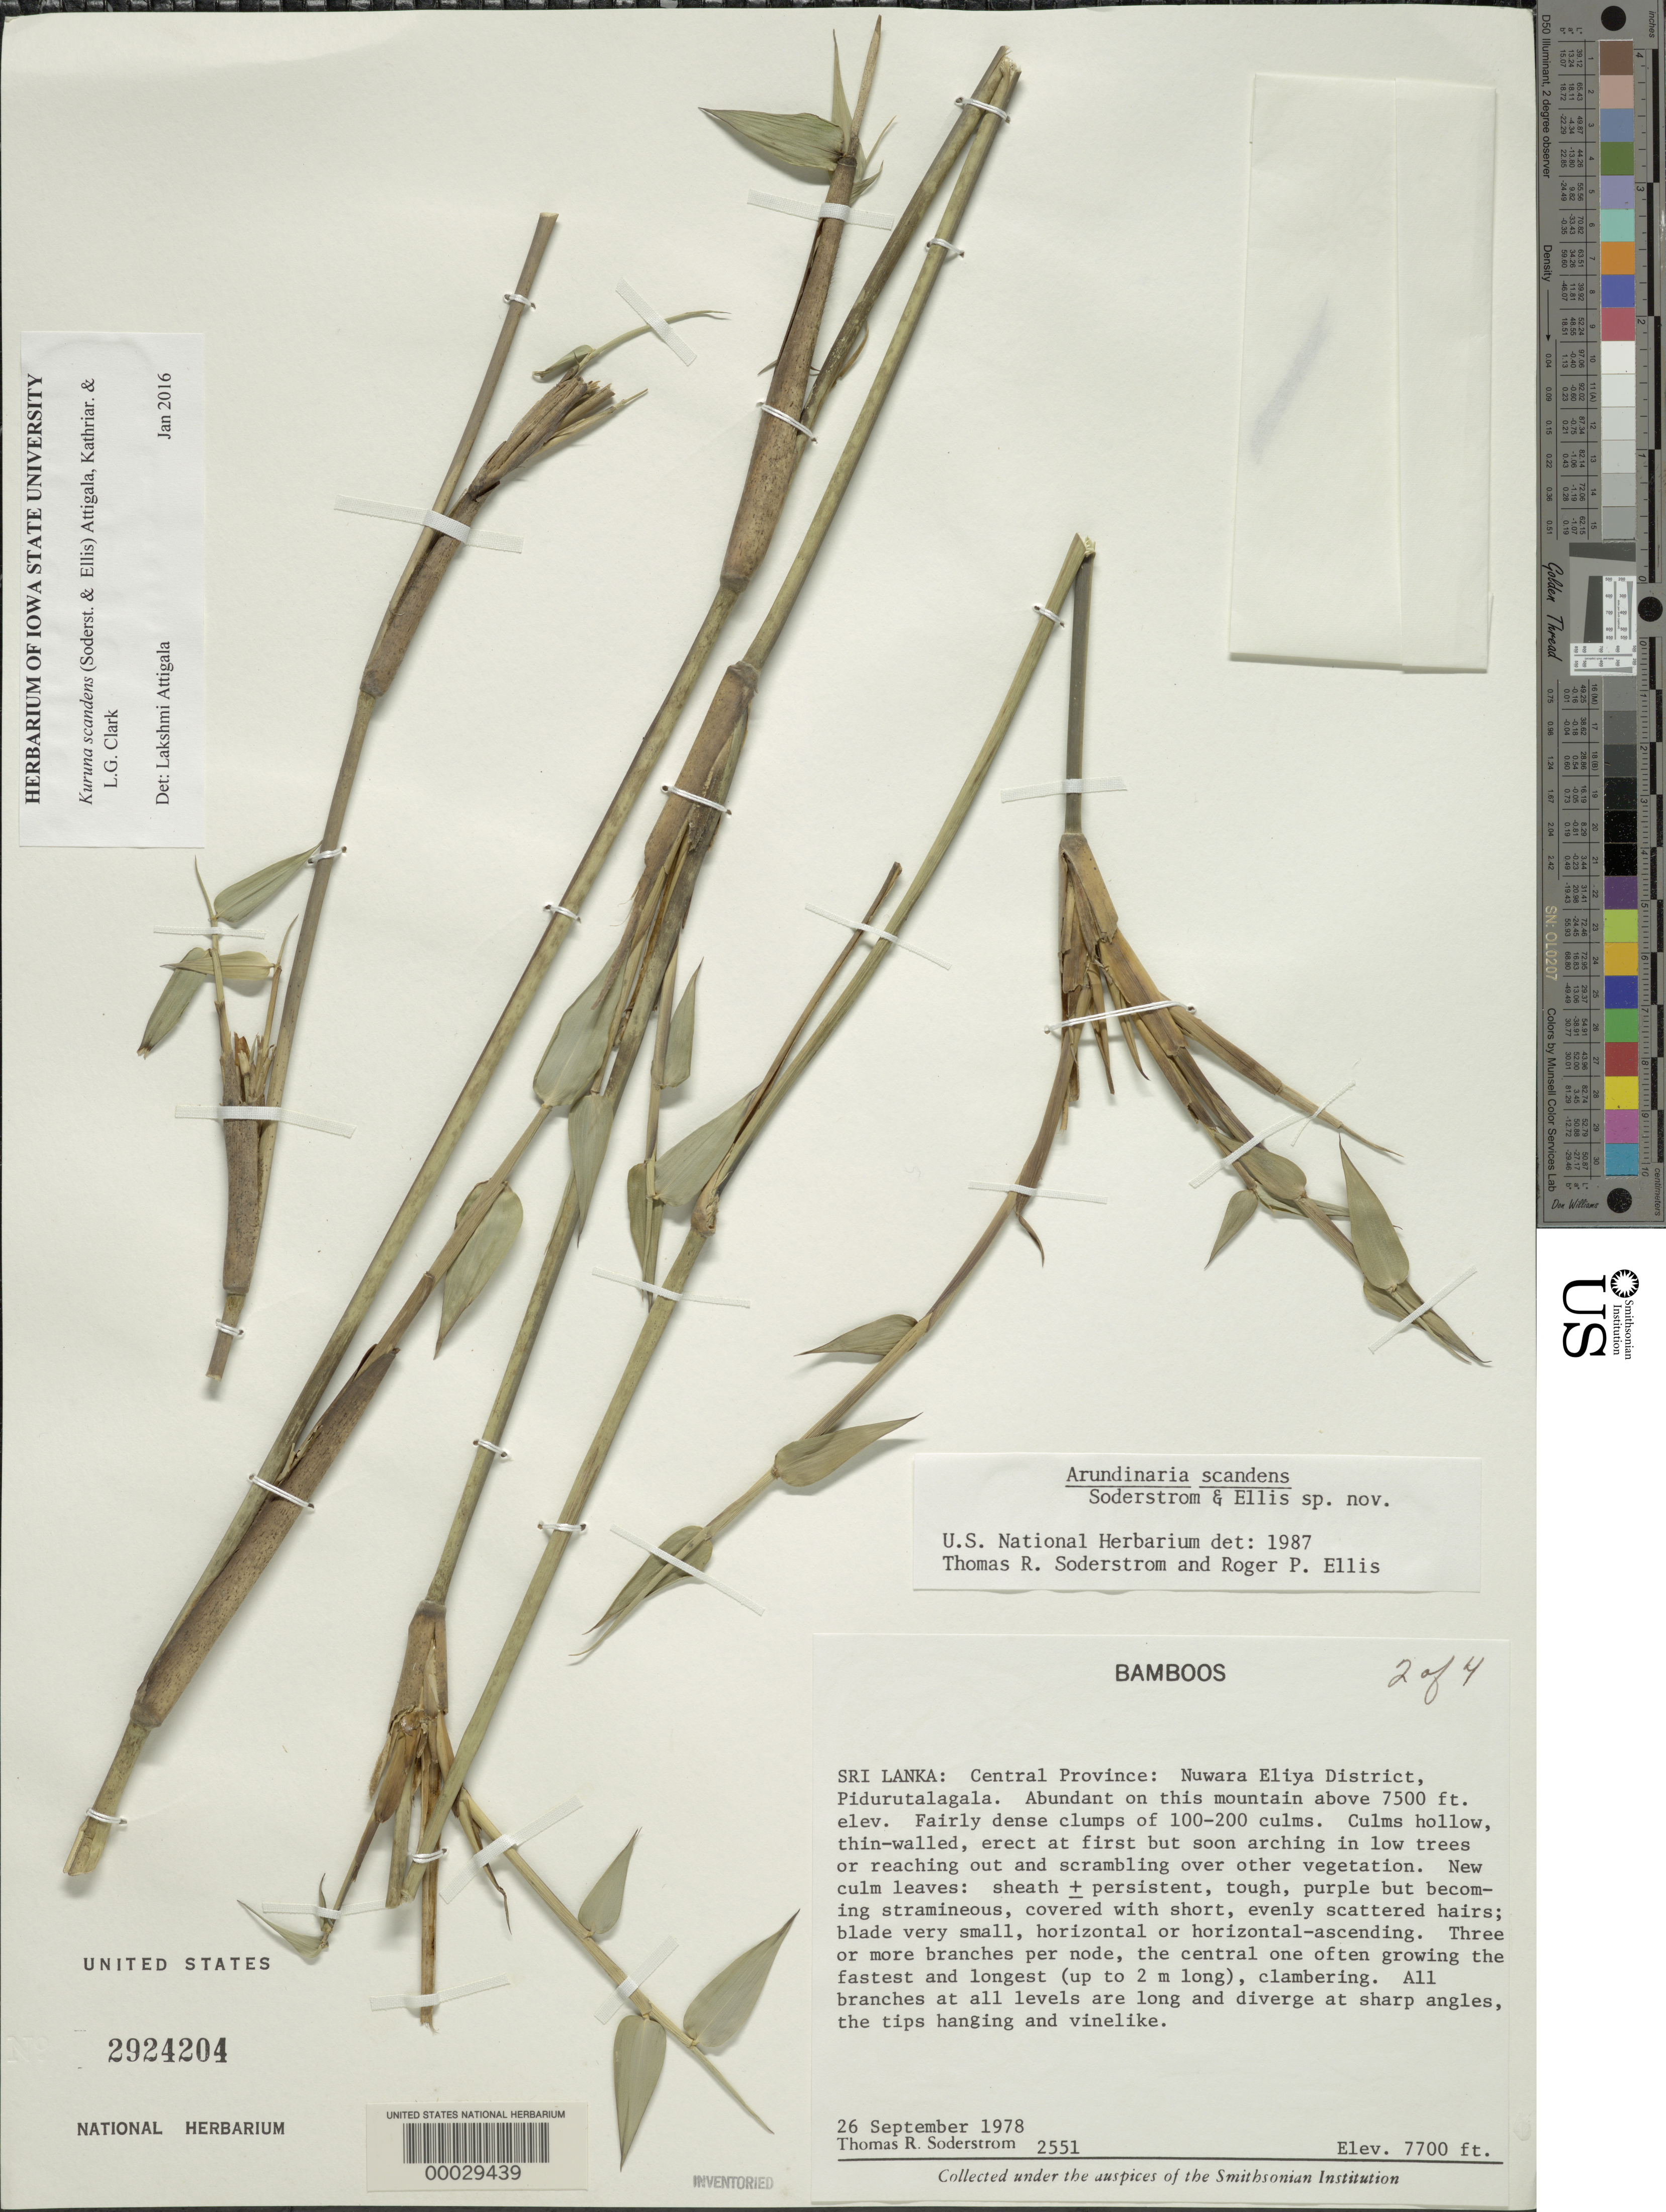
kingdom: Plantae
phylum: Tracheophyta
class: Liliopsida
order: Poales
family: Poaceae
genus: Kuruna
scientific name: Kuruna scandens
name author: (Soderstr. & R.P. Ellis) Attigala et al.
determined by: Attigala, L.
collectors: T. R. Soderstrom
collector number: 2551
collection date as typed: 26 Sep 1978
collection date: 1978-09-26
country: Sri Lanka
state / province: Central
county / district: Nuwara Eliya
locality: Pidurutalagala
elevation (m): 2288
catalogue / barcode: US 2924204